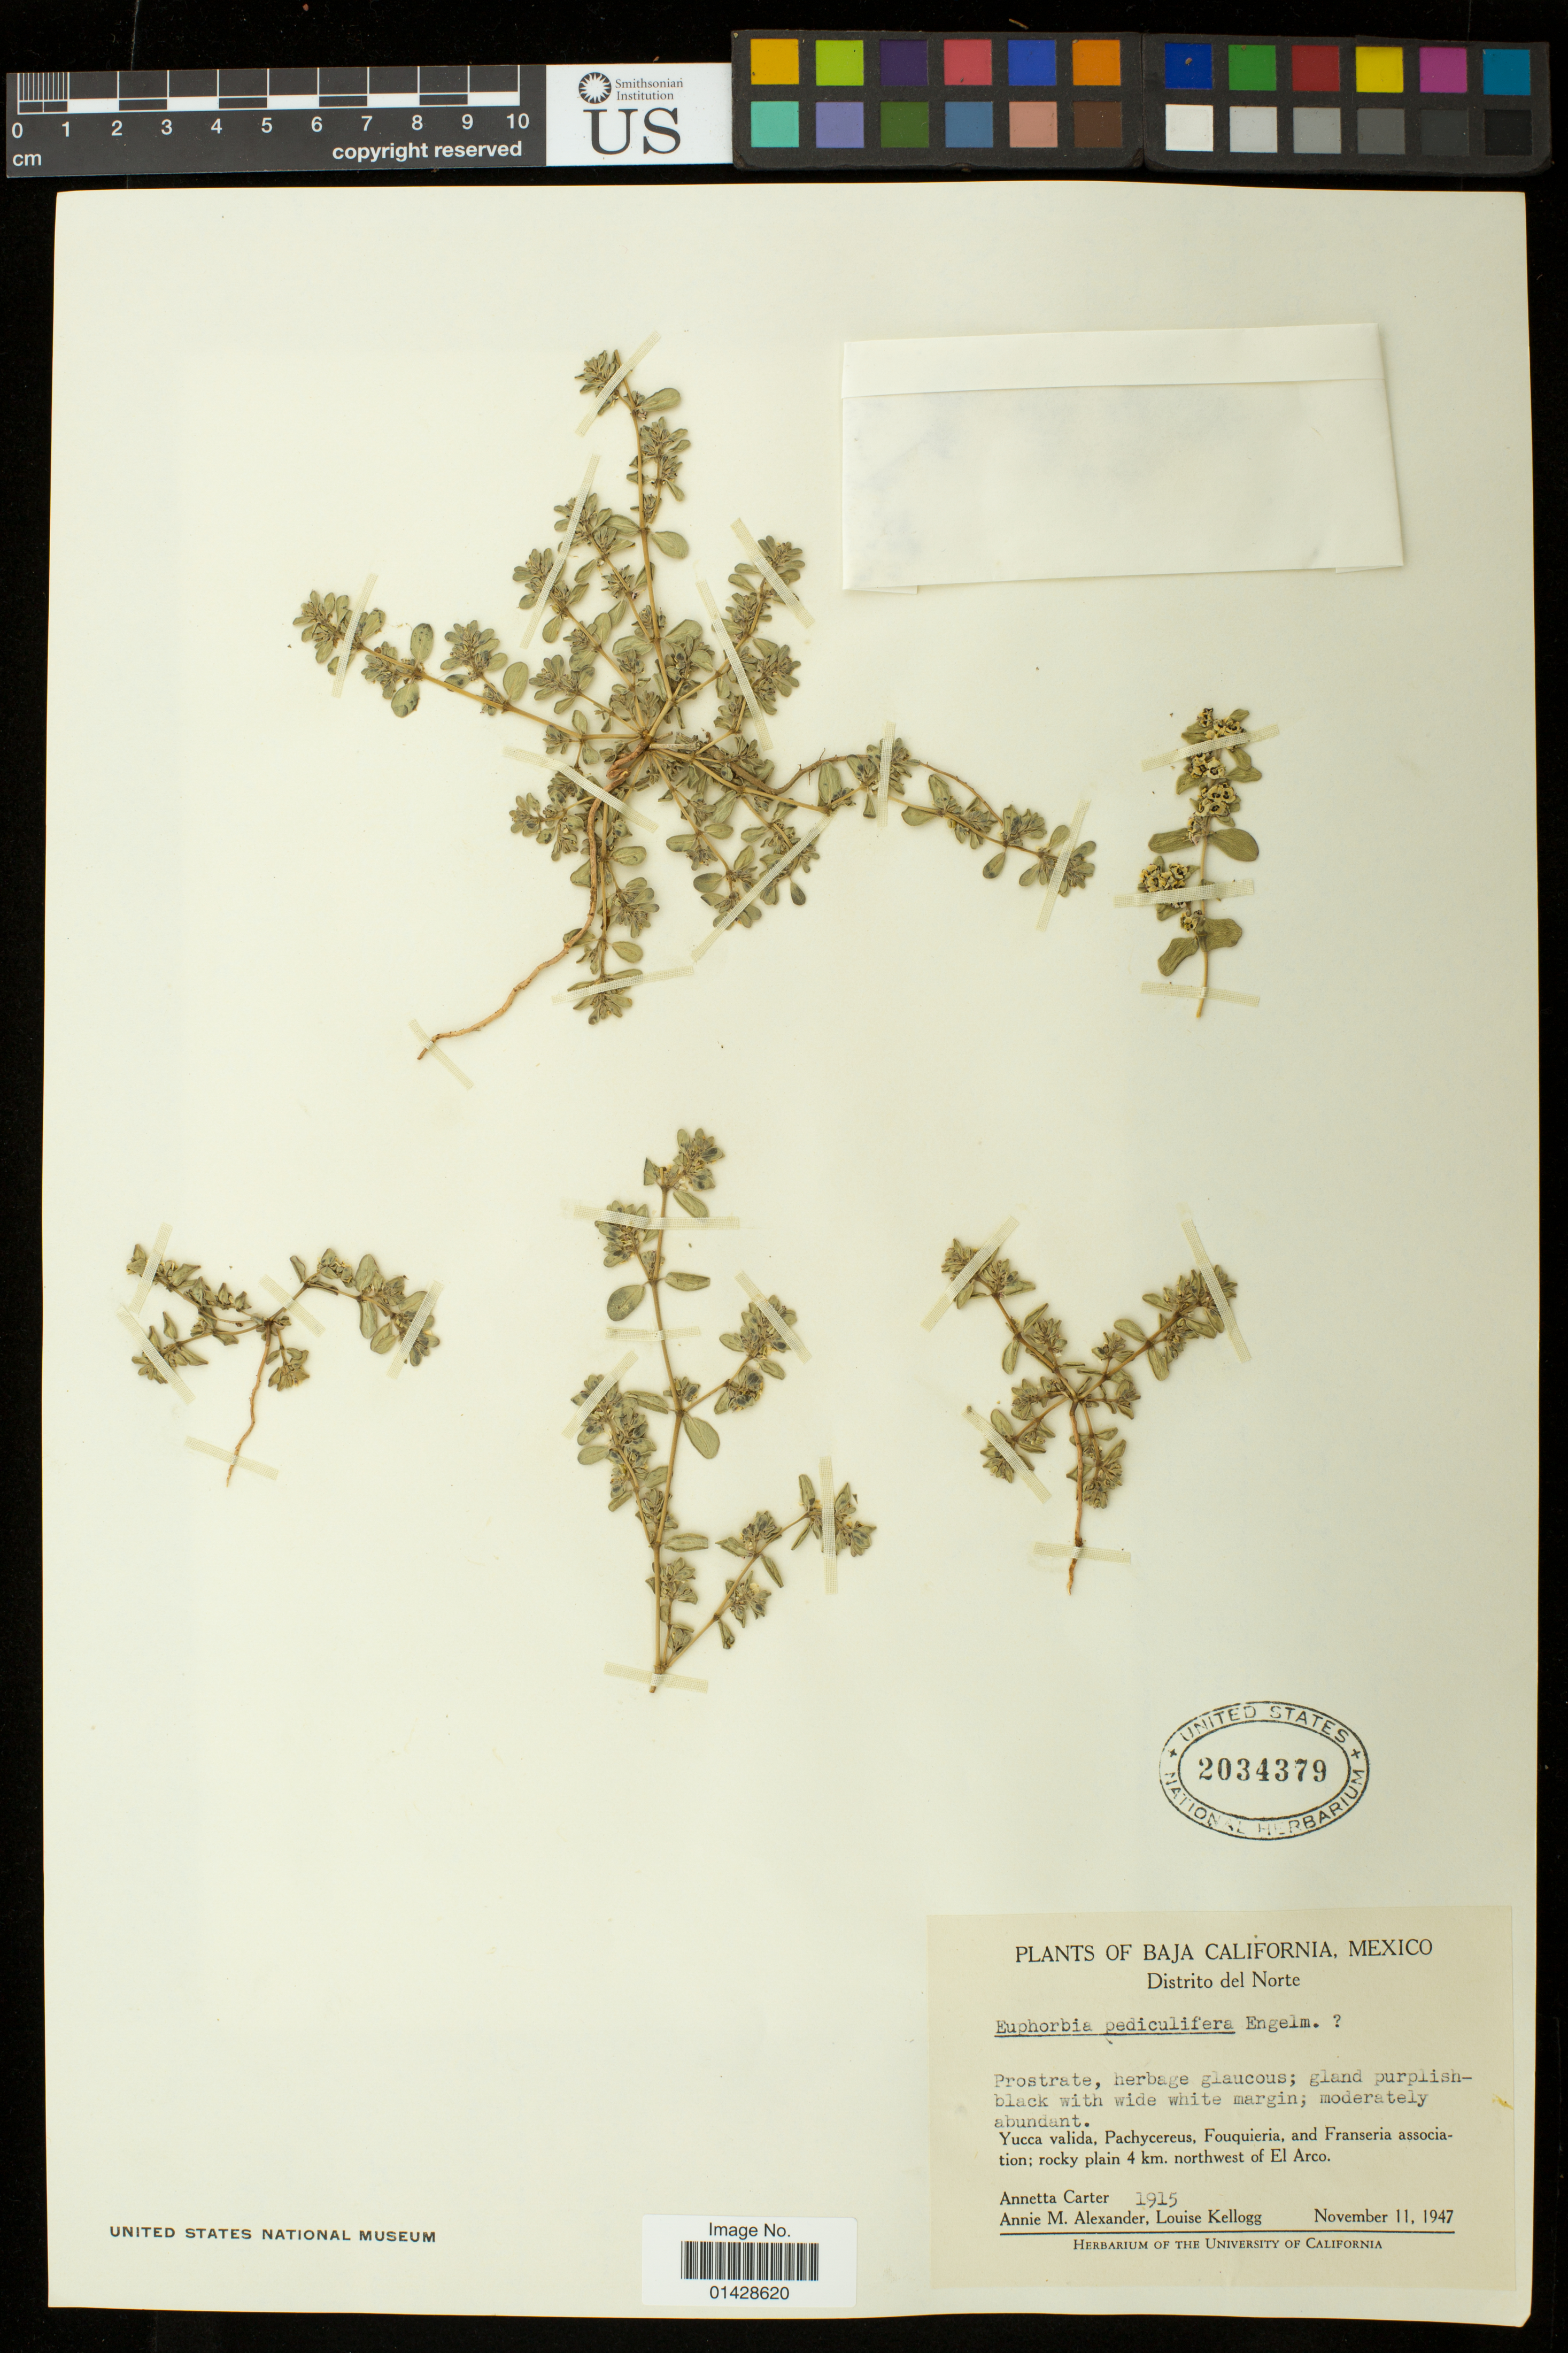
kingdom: Plantae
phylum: Tracheophyta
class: Magnoliopsida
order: Malpighiales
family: Euphorbiaceae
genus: Euphorbia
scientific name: Euphorbia pediculifera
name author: Engelm.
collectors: A. Carter, A. M. Alexander & L. Kellogg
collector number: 1915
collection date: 1947-11-11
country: Mexico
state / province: Baja California Norte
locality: Distrito del Norte; 4km. northwest of El Arco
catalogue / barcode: US 2034379